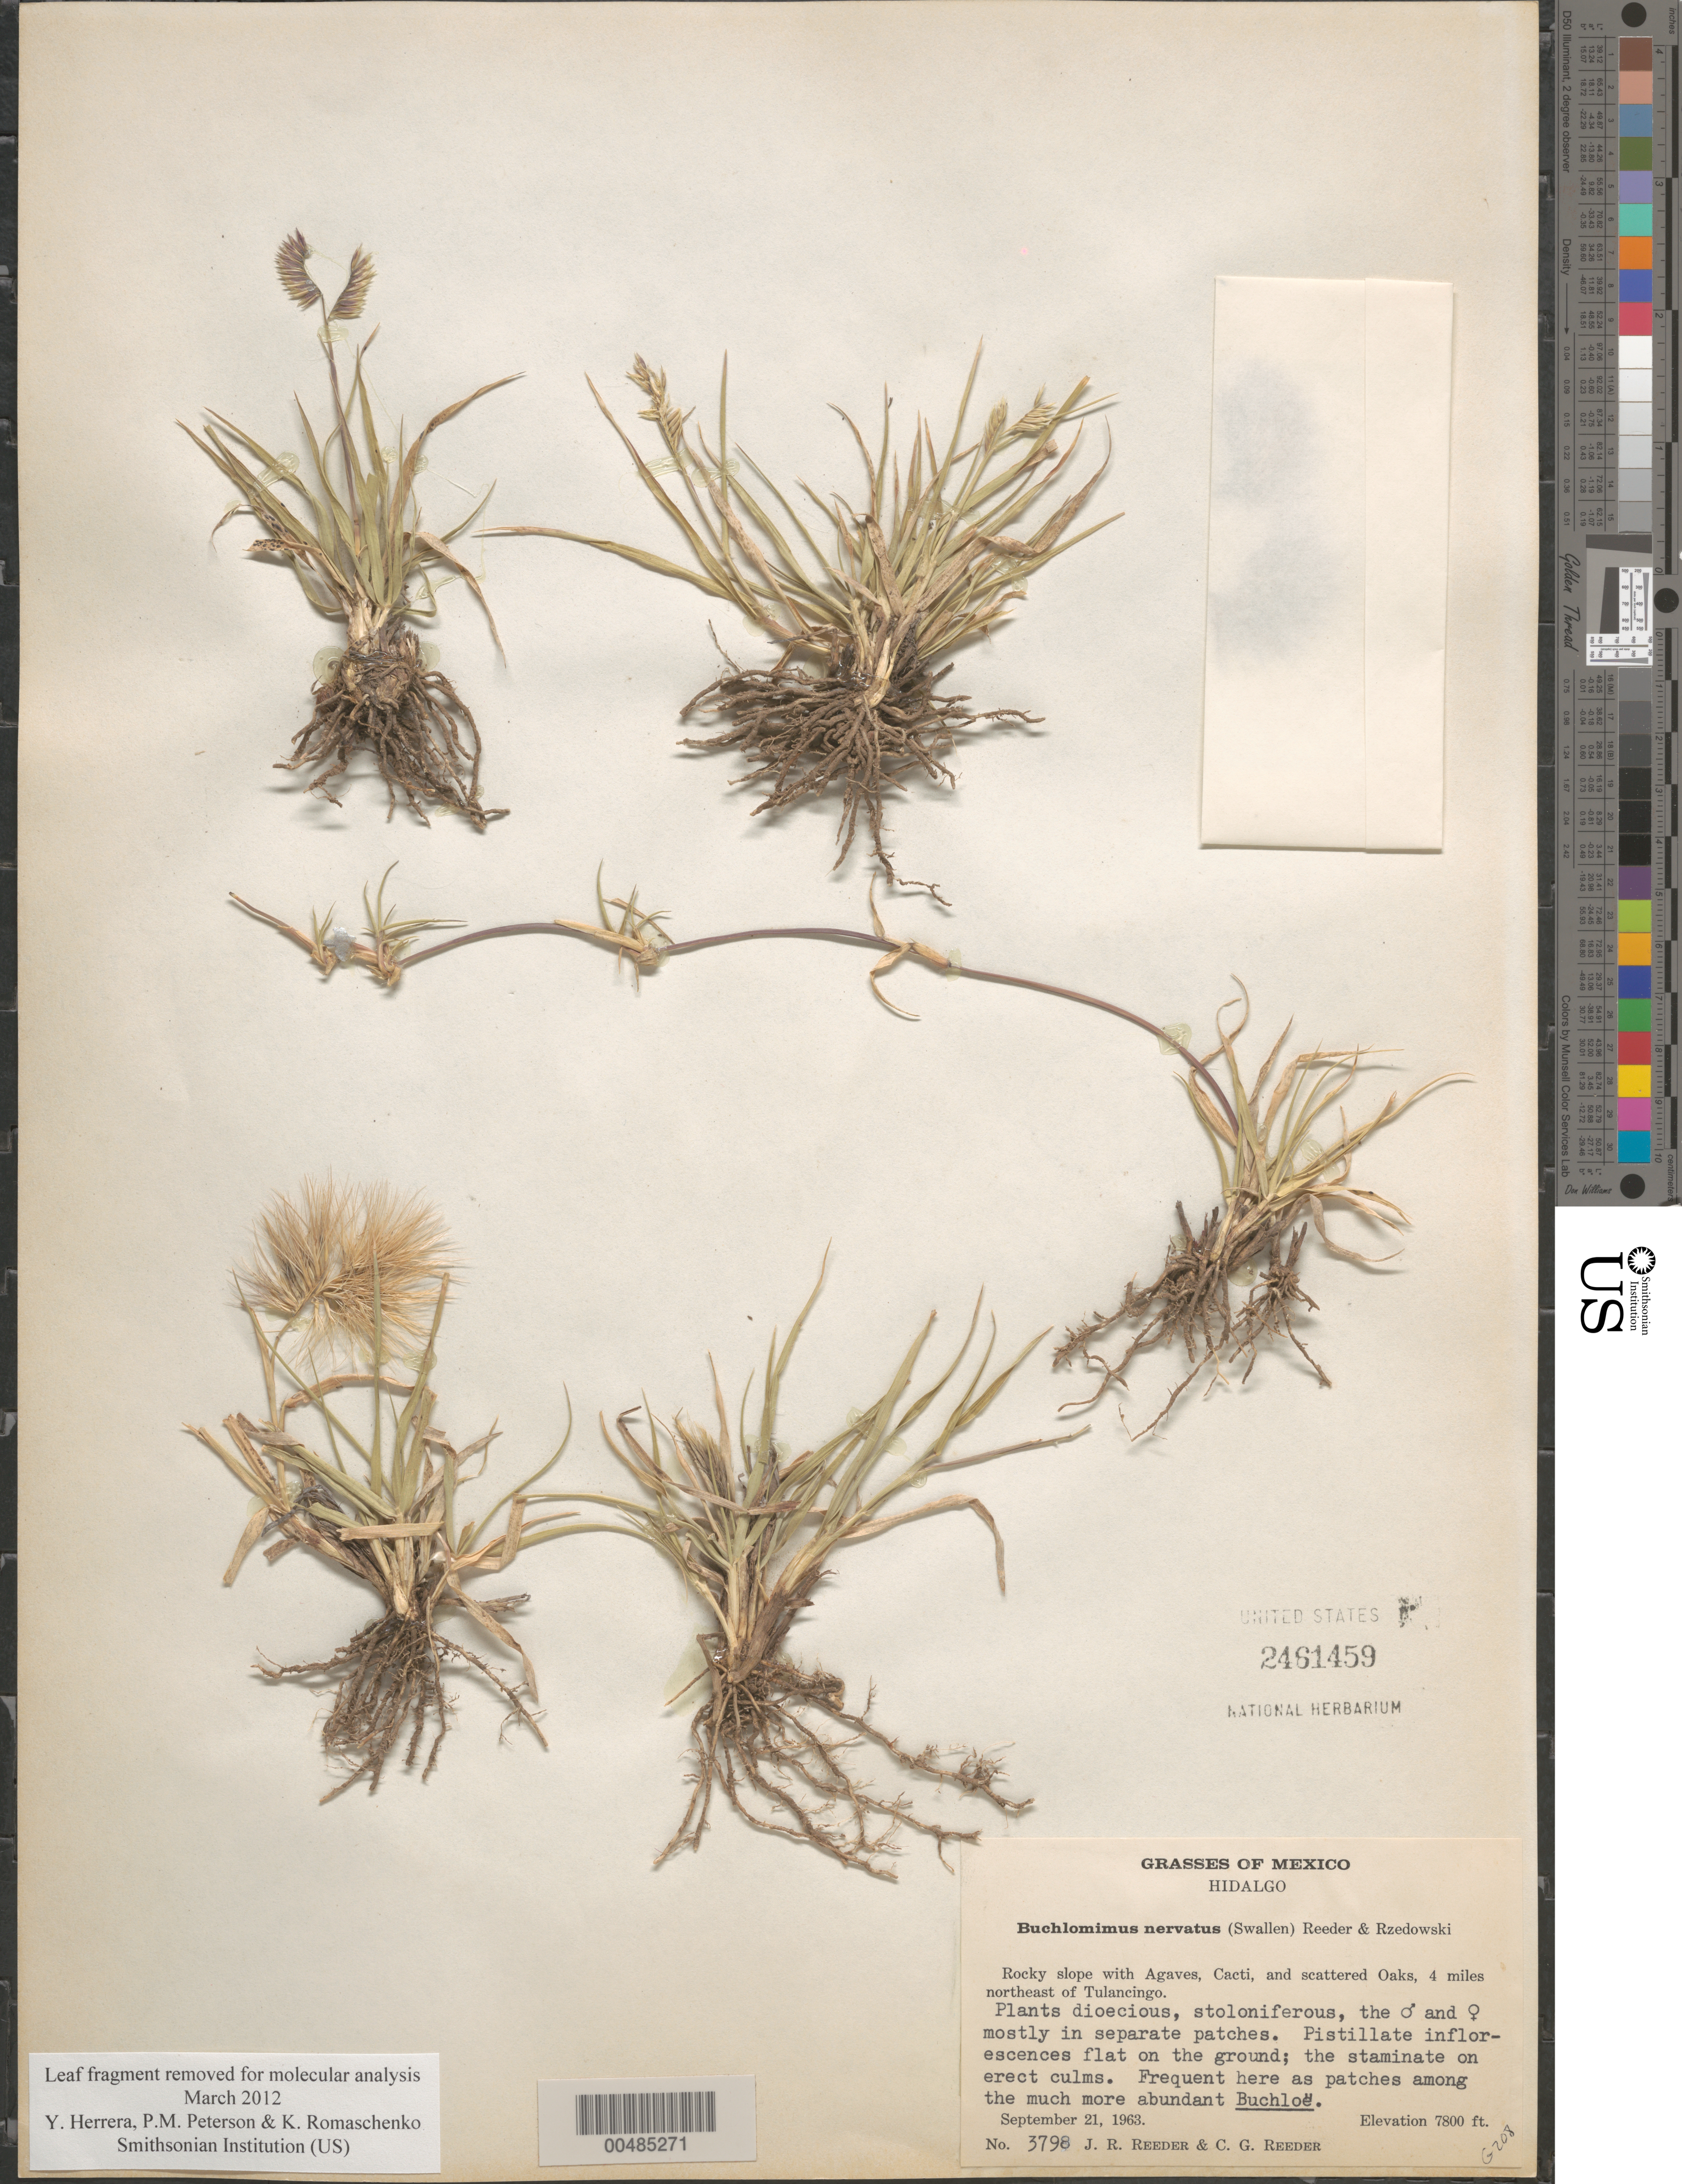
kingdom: Plantae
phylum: Tracheophyta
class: Liliopsida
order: Poales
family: Poaceae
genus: Buchlomimus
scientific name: Buchlomimus nervatus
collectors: J. R. Reeder & C. G. Reeder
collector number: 3798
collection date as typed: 21 Sep 1963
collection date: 1963-09-21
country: Mexico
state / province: Hidalgo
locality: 4 mi NE of Tulancingo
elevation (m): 2377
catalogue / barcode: US 2461459